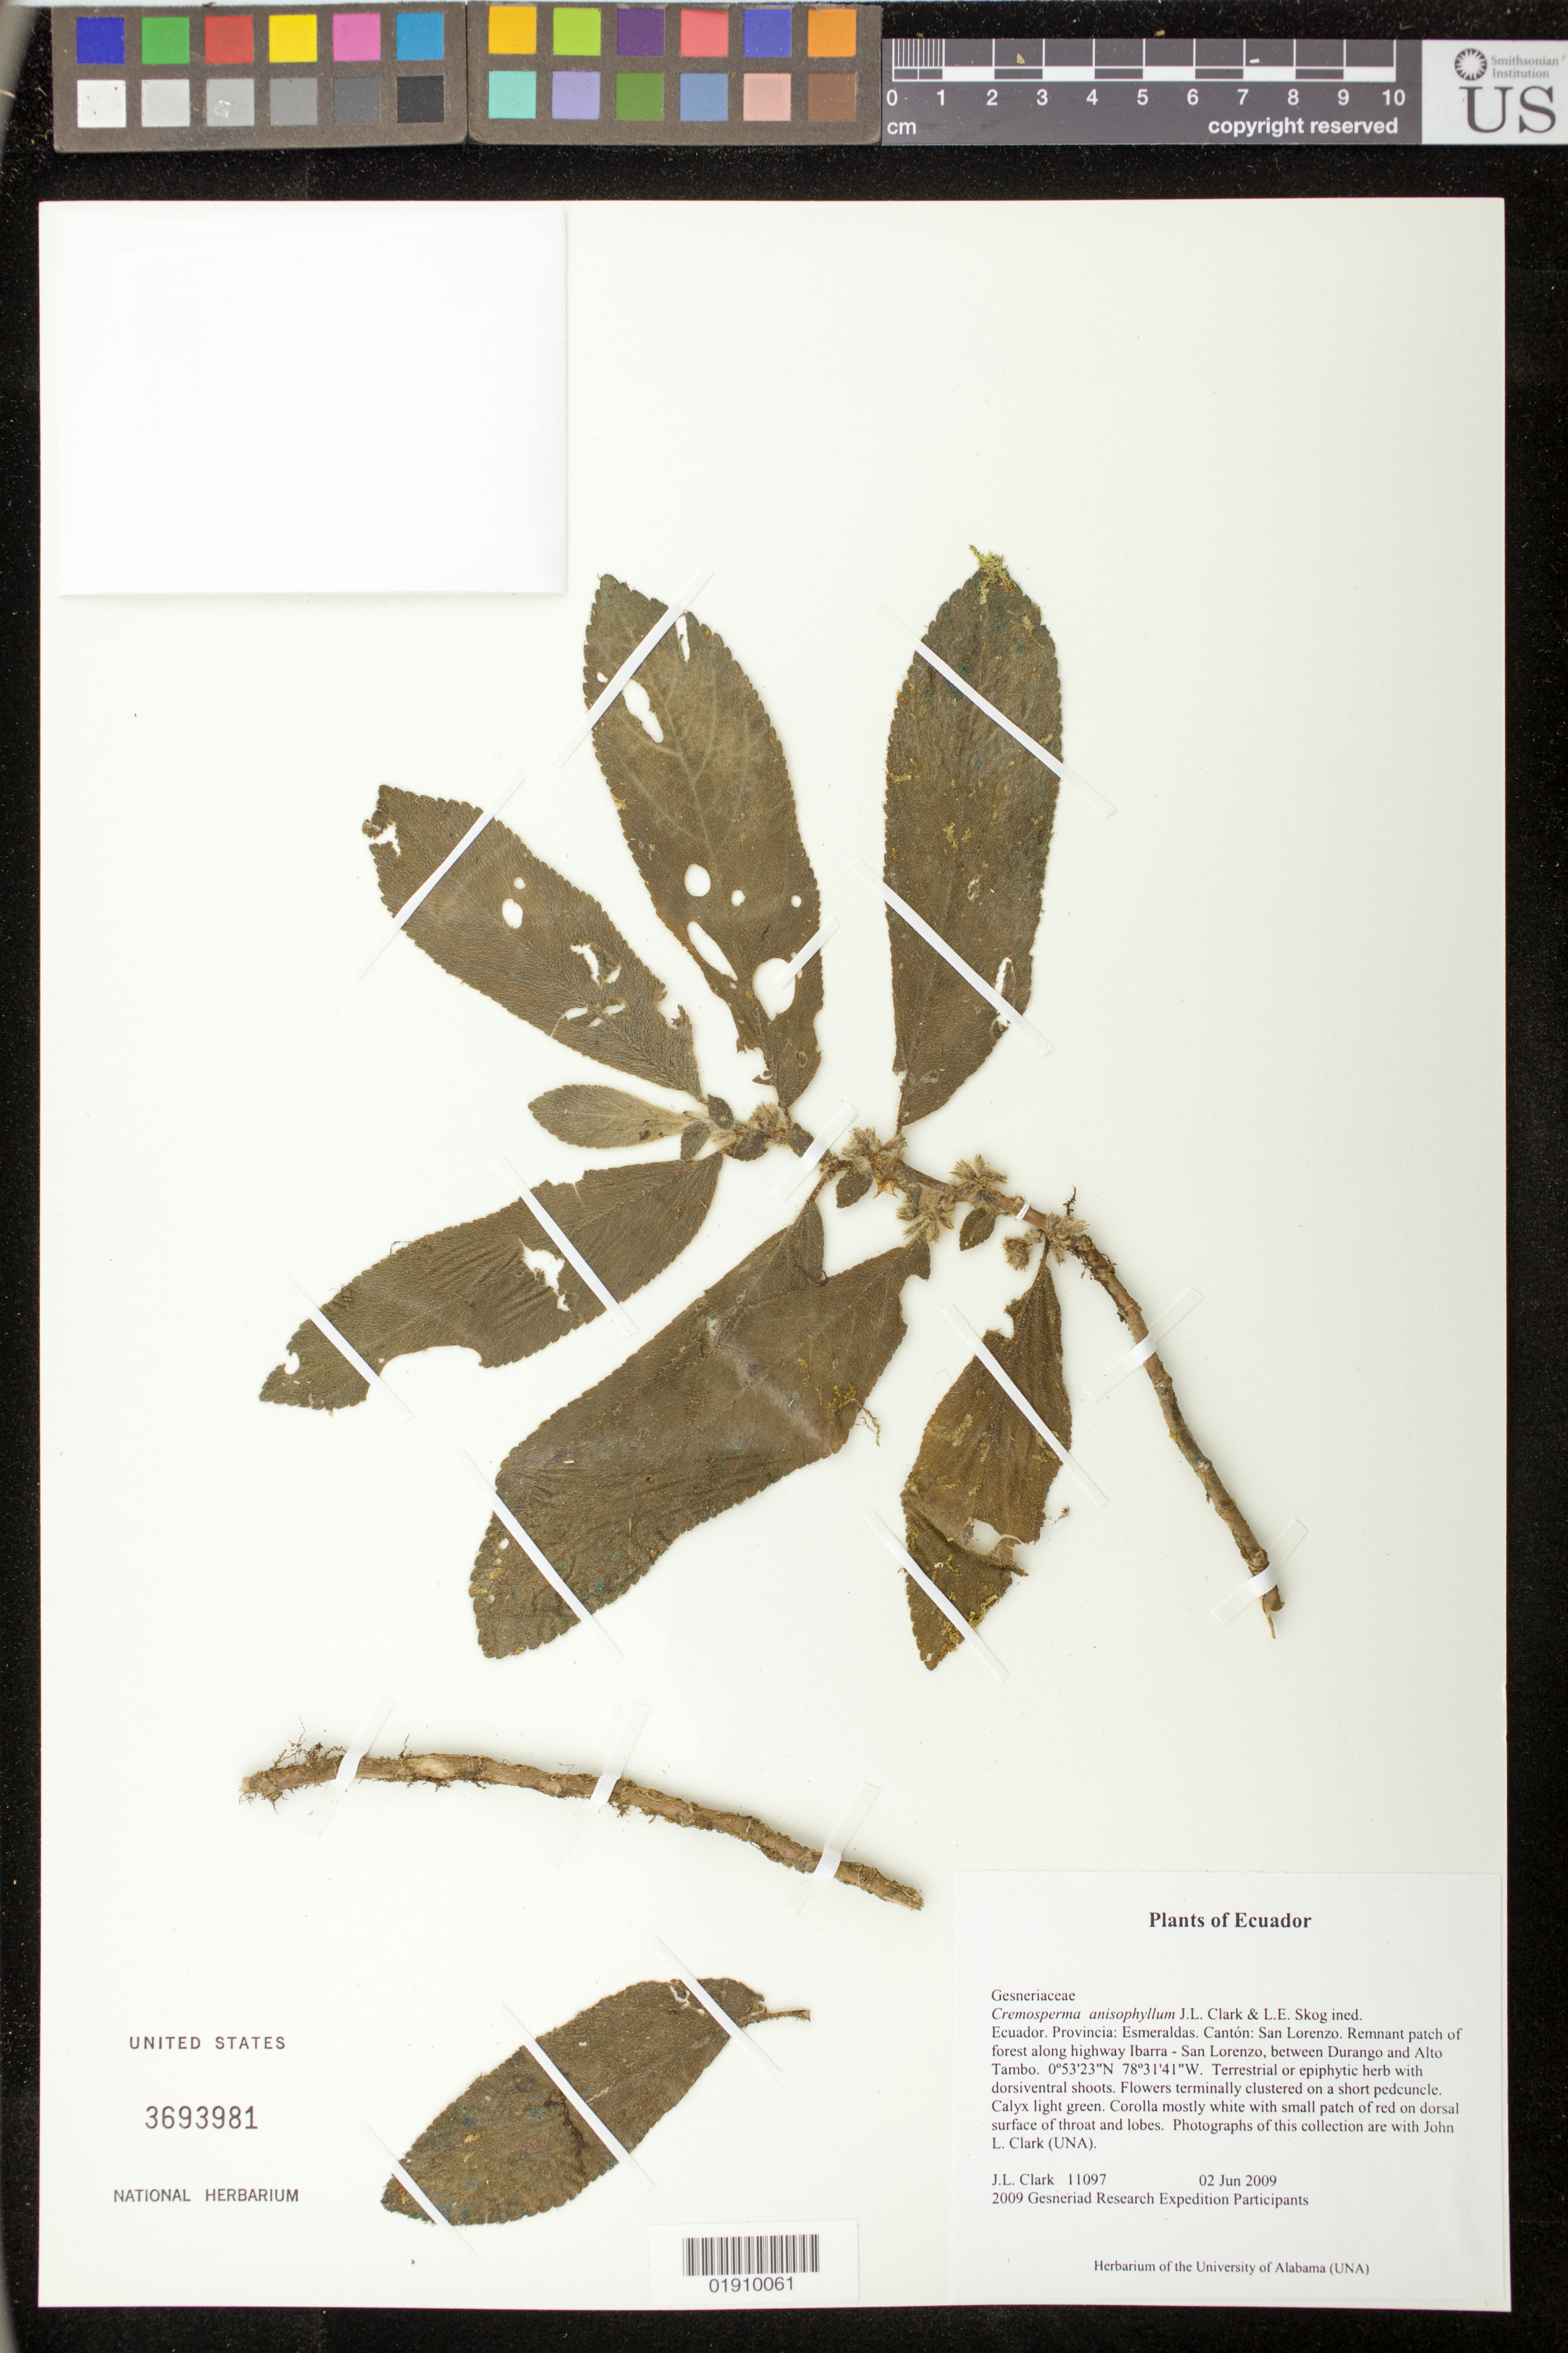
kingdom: Plantae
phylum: Tracheophyta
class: Magnoliopsida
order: Lamiales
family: Gesneriaceae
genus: Cremosperma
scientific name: Cremosperma anisophyllum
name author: J.L. Clark & L.E. Skog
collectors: J. L. Clark & 2009 Gesneriad Research Expedition Participants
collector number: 11097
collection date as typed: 02 Jun 2009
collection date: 2009-06-02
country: Ecuador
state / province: Esmeraldas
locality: Ecuador. Provincia: Esmeraldas. Canton: San Lorenzo. Remnant patch of forest along highway Ibarra-San Lorenzo, between Durango and Alto Tambo.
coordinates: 0 53 23 N, 78 31 41 W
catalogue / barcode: US 3693981